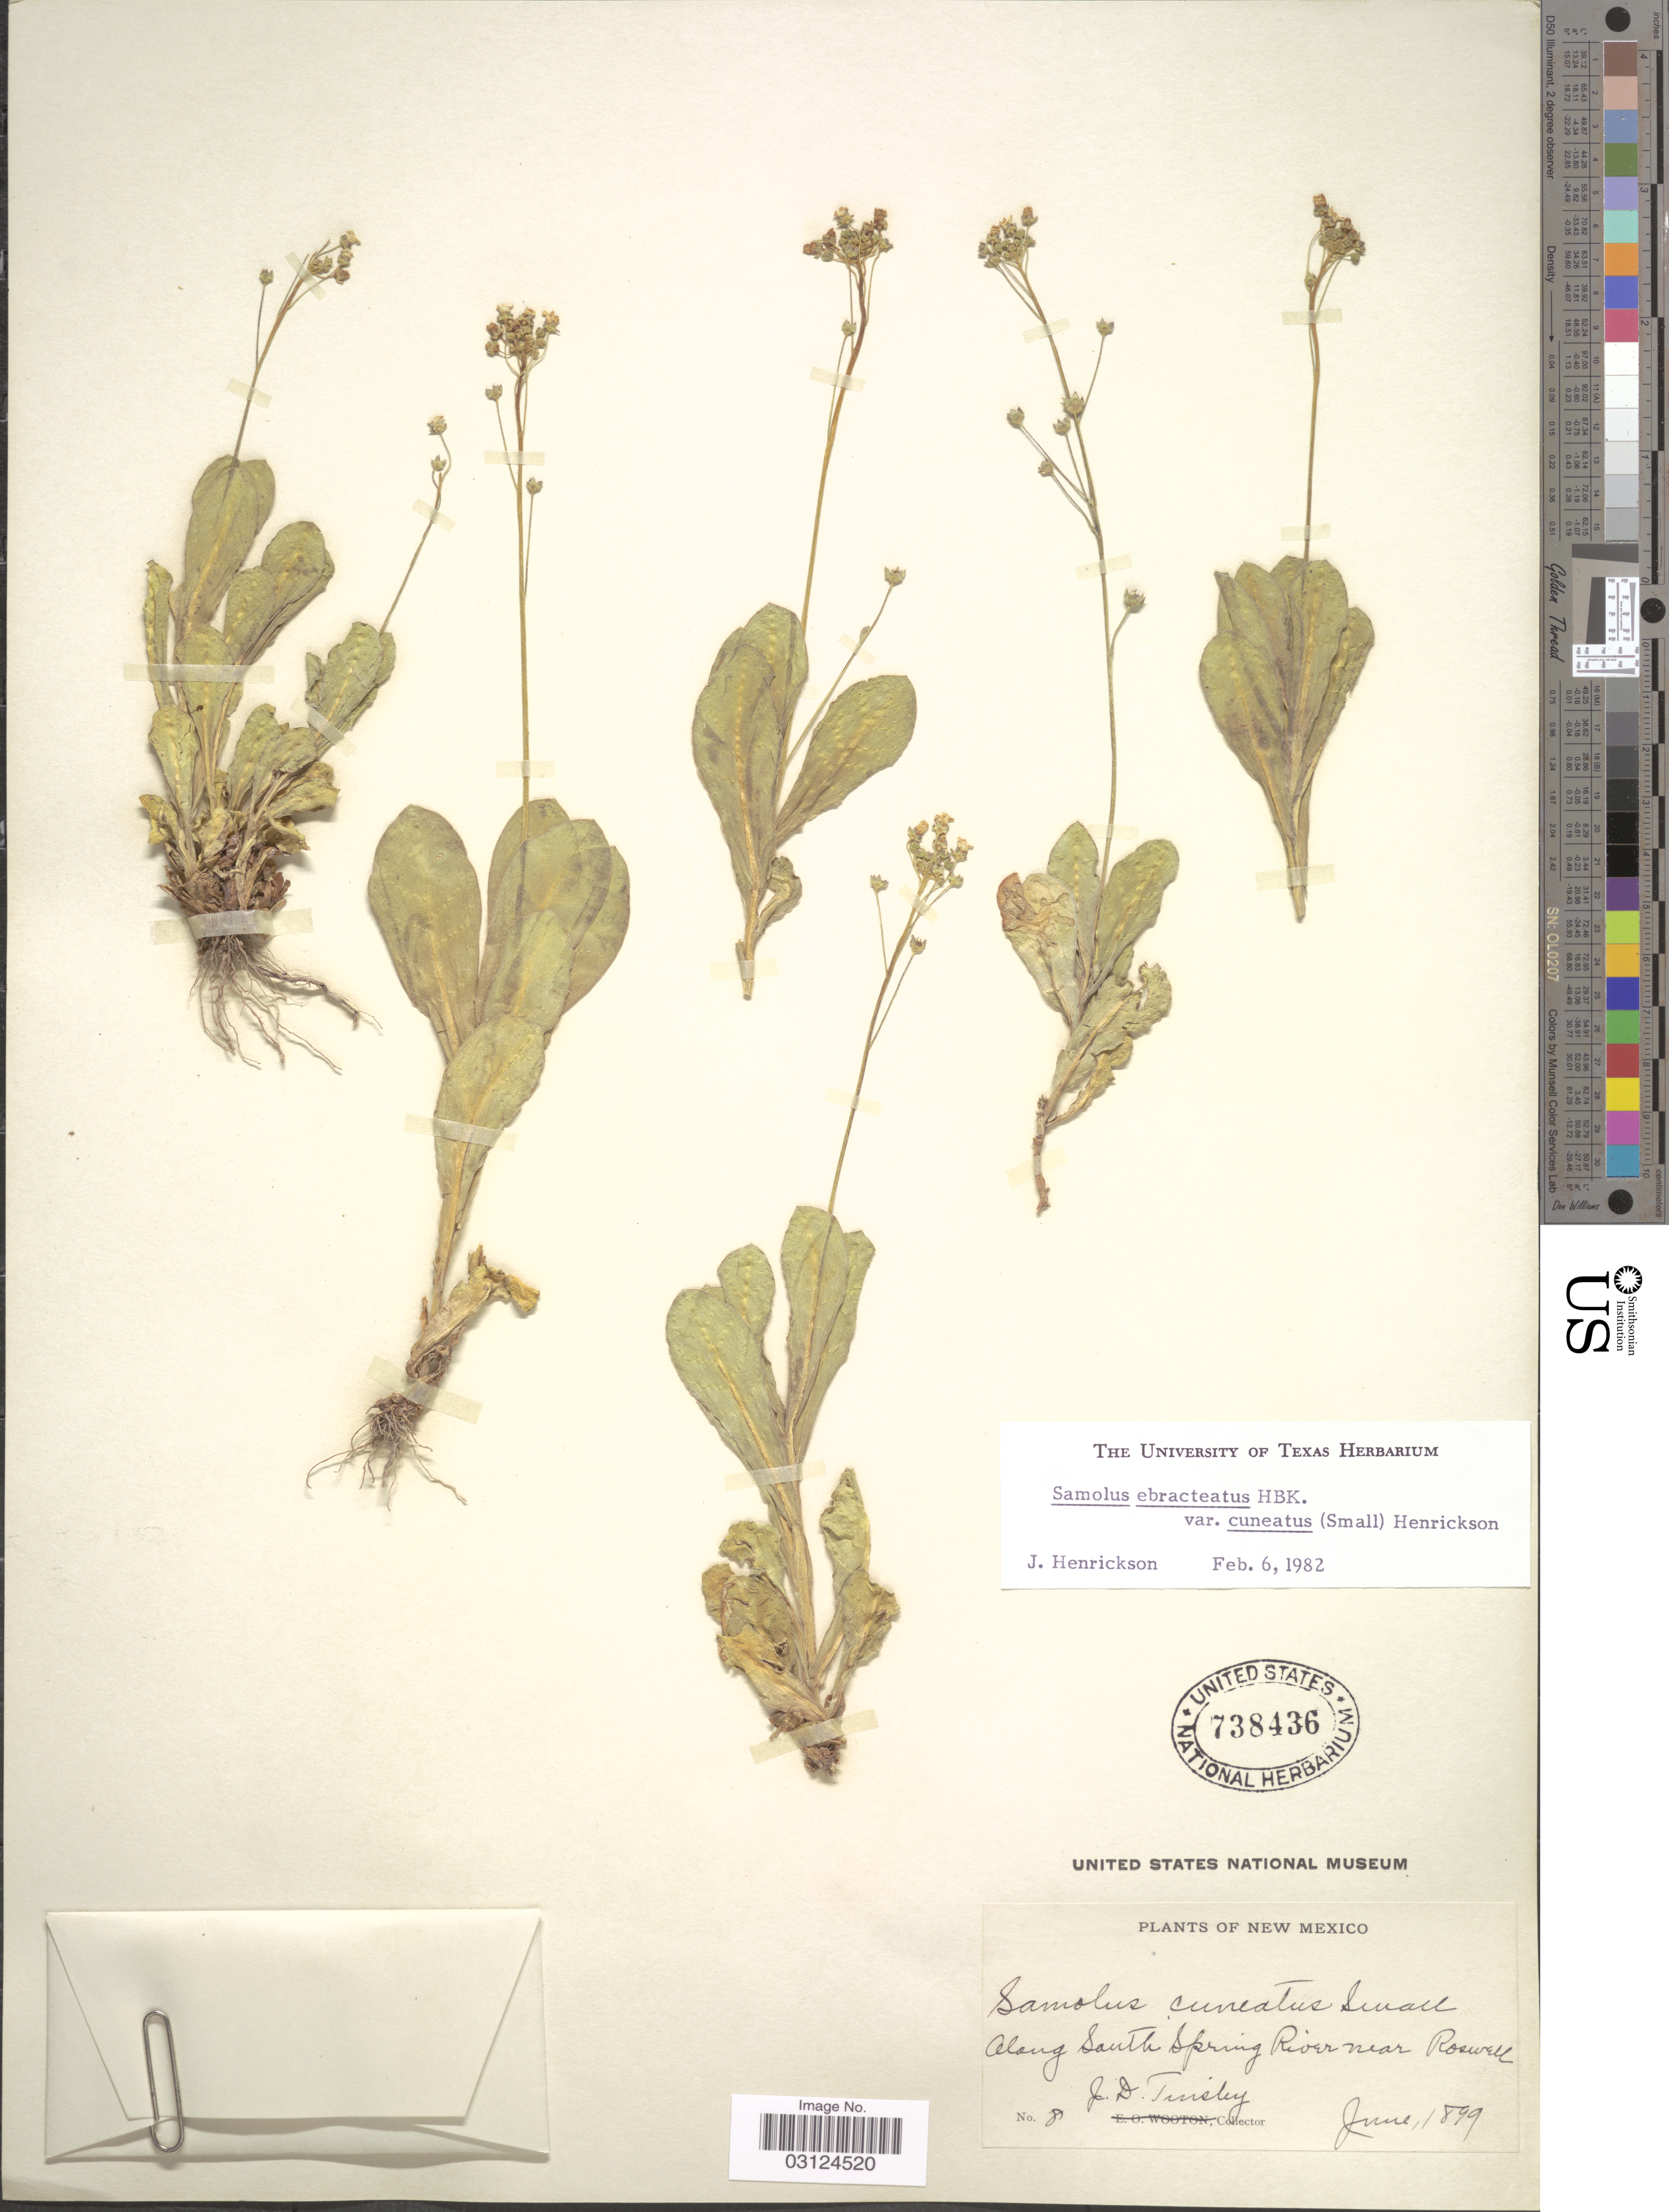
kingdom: Plantae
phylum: Tracheophyta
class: Magnoliopsida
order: Ericales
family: Primulaceae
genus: Samolus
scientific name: Samolus ebracteatus subsp. cuneatus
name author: (Small) R. Knuth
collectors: J. Tinsley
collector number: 8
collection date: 1899-06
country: United States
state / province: New Mexico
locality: Along South Spring River near Roswell.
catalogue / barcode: US 738436